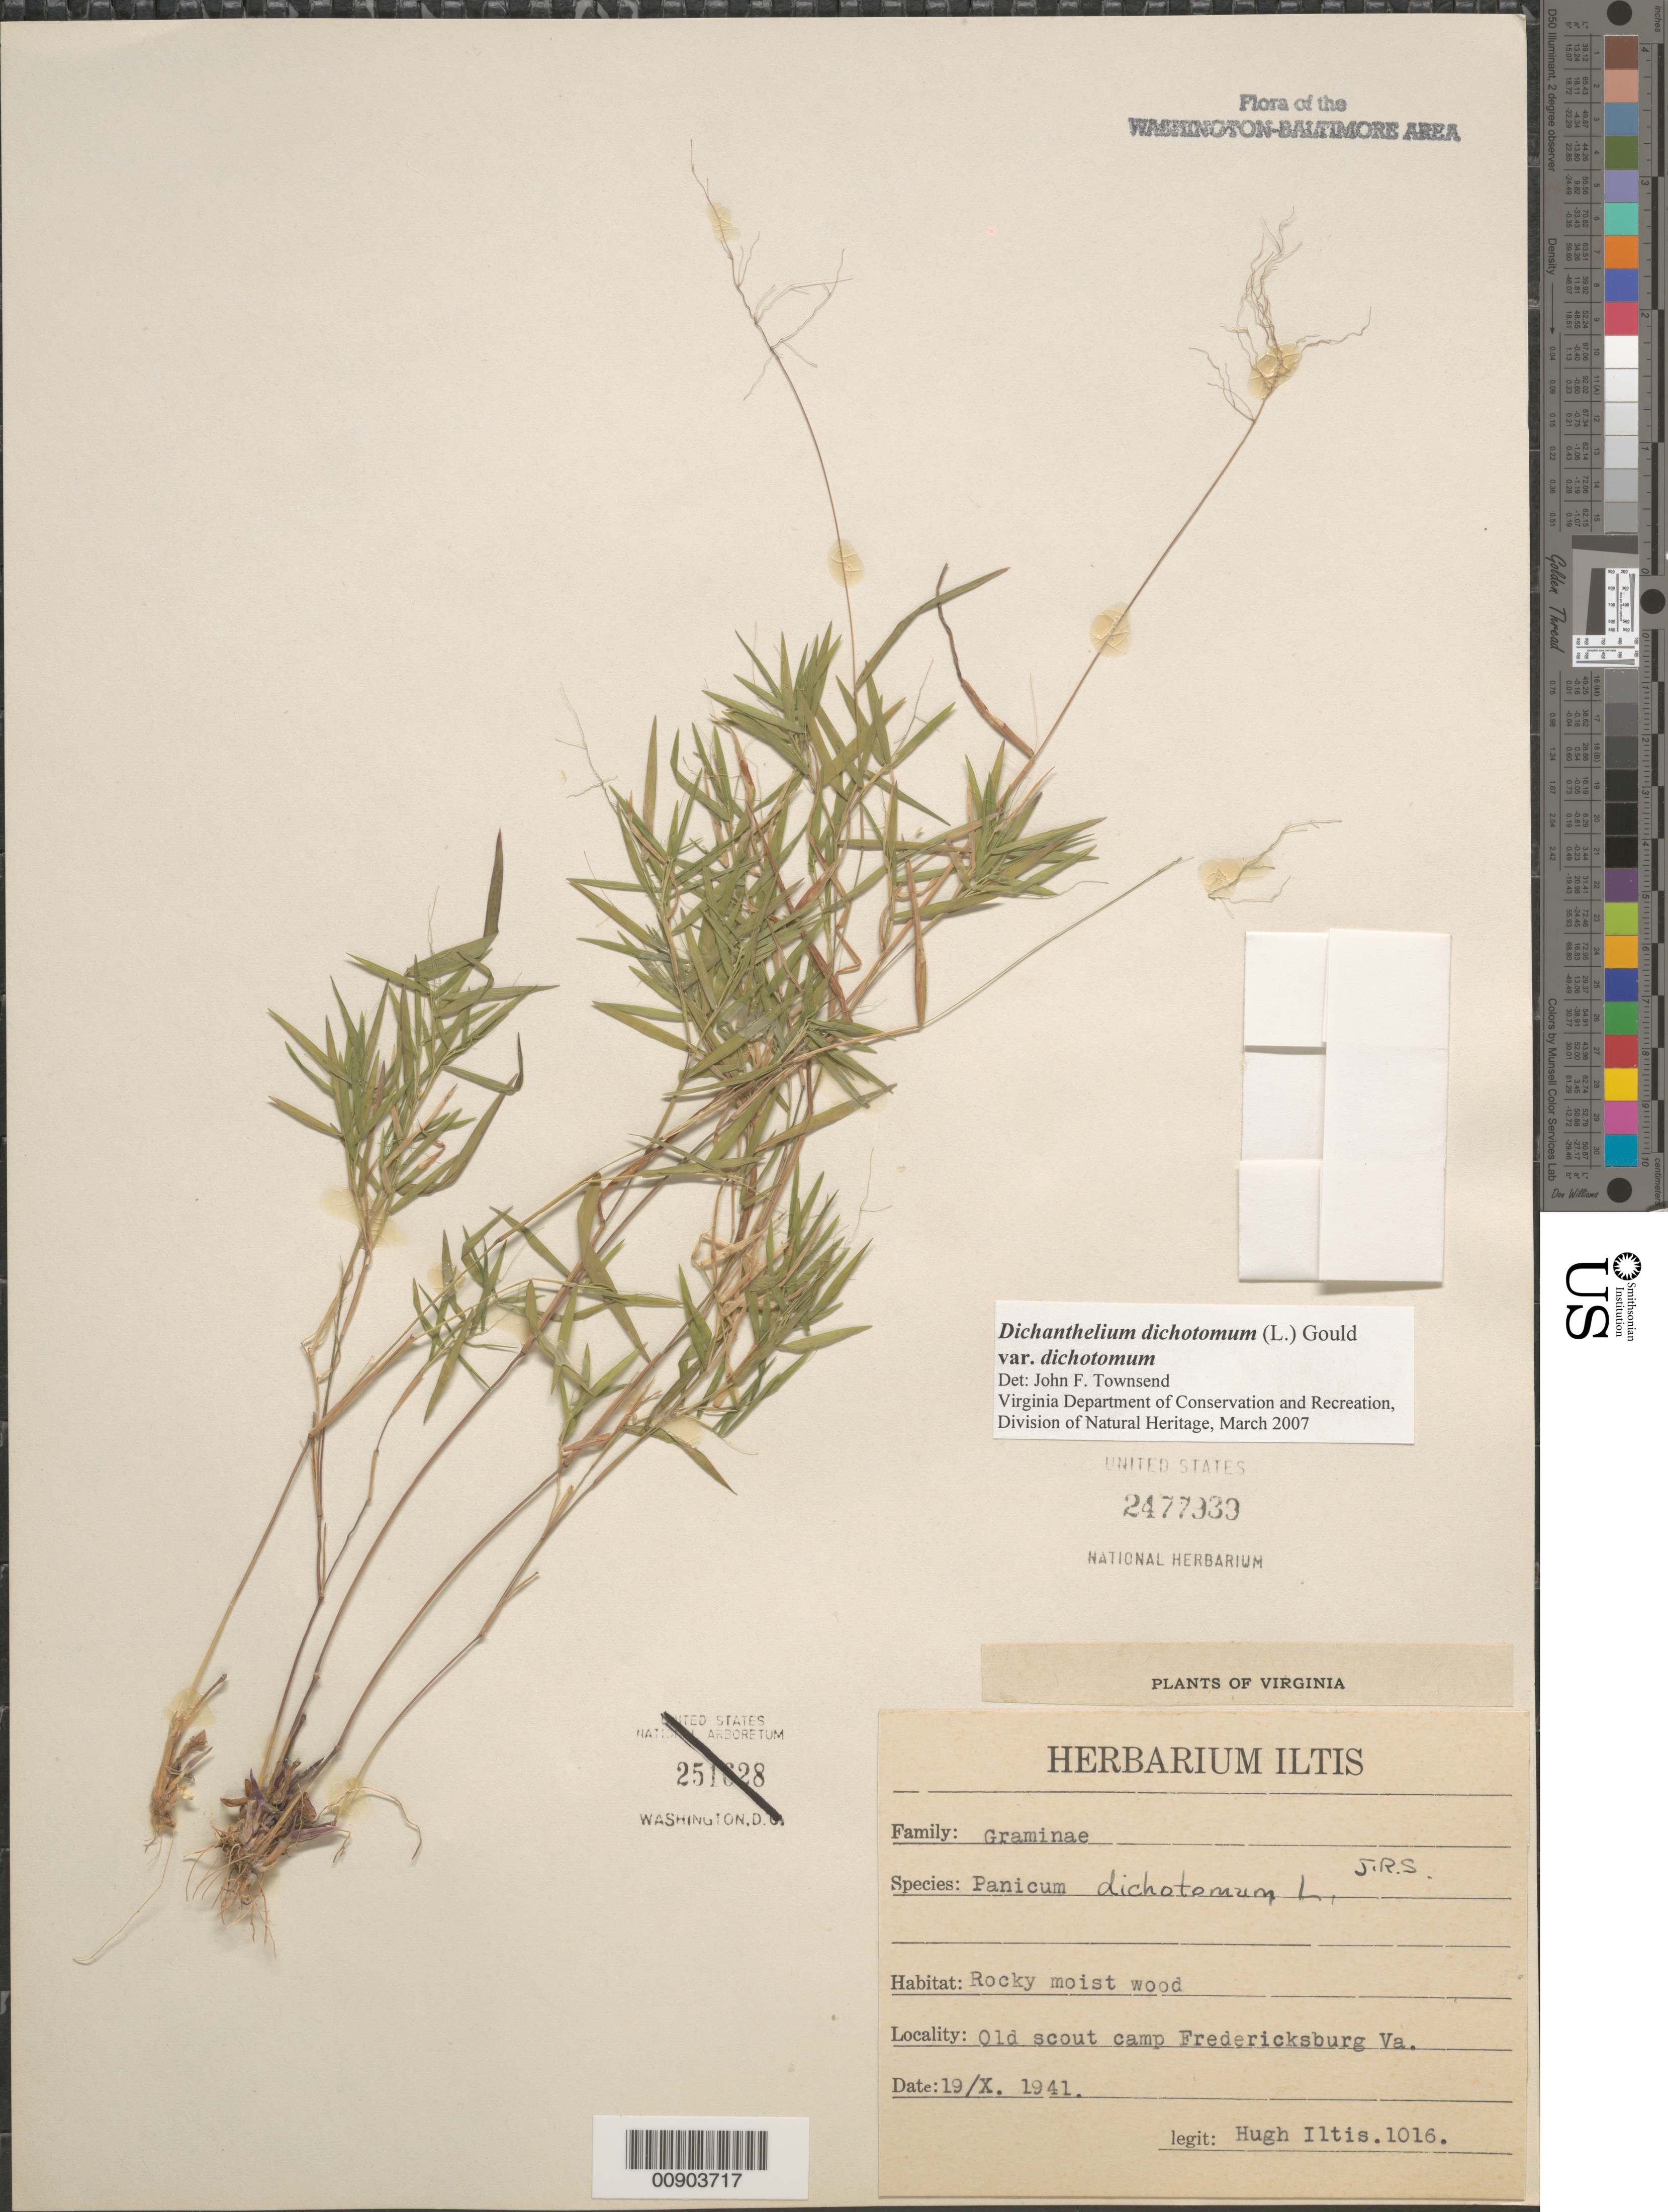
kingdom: Plantae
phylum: Tracheophyta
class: Liliopsida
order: Poales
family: Poaceae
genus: Dichanthelium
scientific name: Dichanthelium dichotomum var. dichotomum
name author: (L.) Gould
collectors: H. H. Iltis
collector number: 1016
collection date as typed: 19/X 1941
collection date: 1941-10-19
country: United States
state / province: Virginia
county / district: City of Fredericksburg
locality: Old scout camp. Fredericksburg.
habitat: Old scout camp.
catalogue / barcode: US 2477939